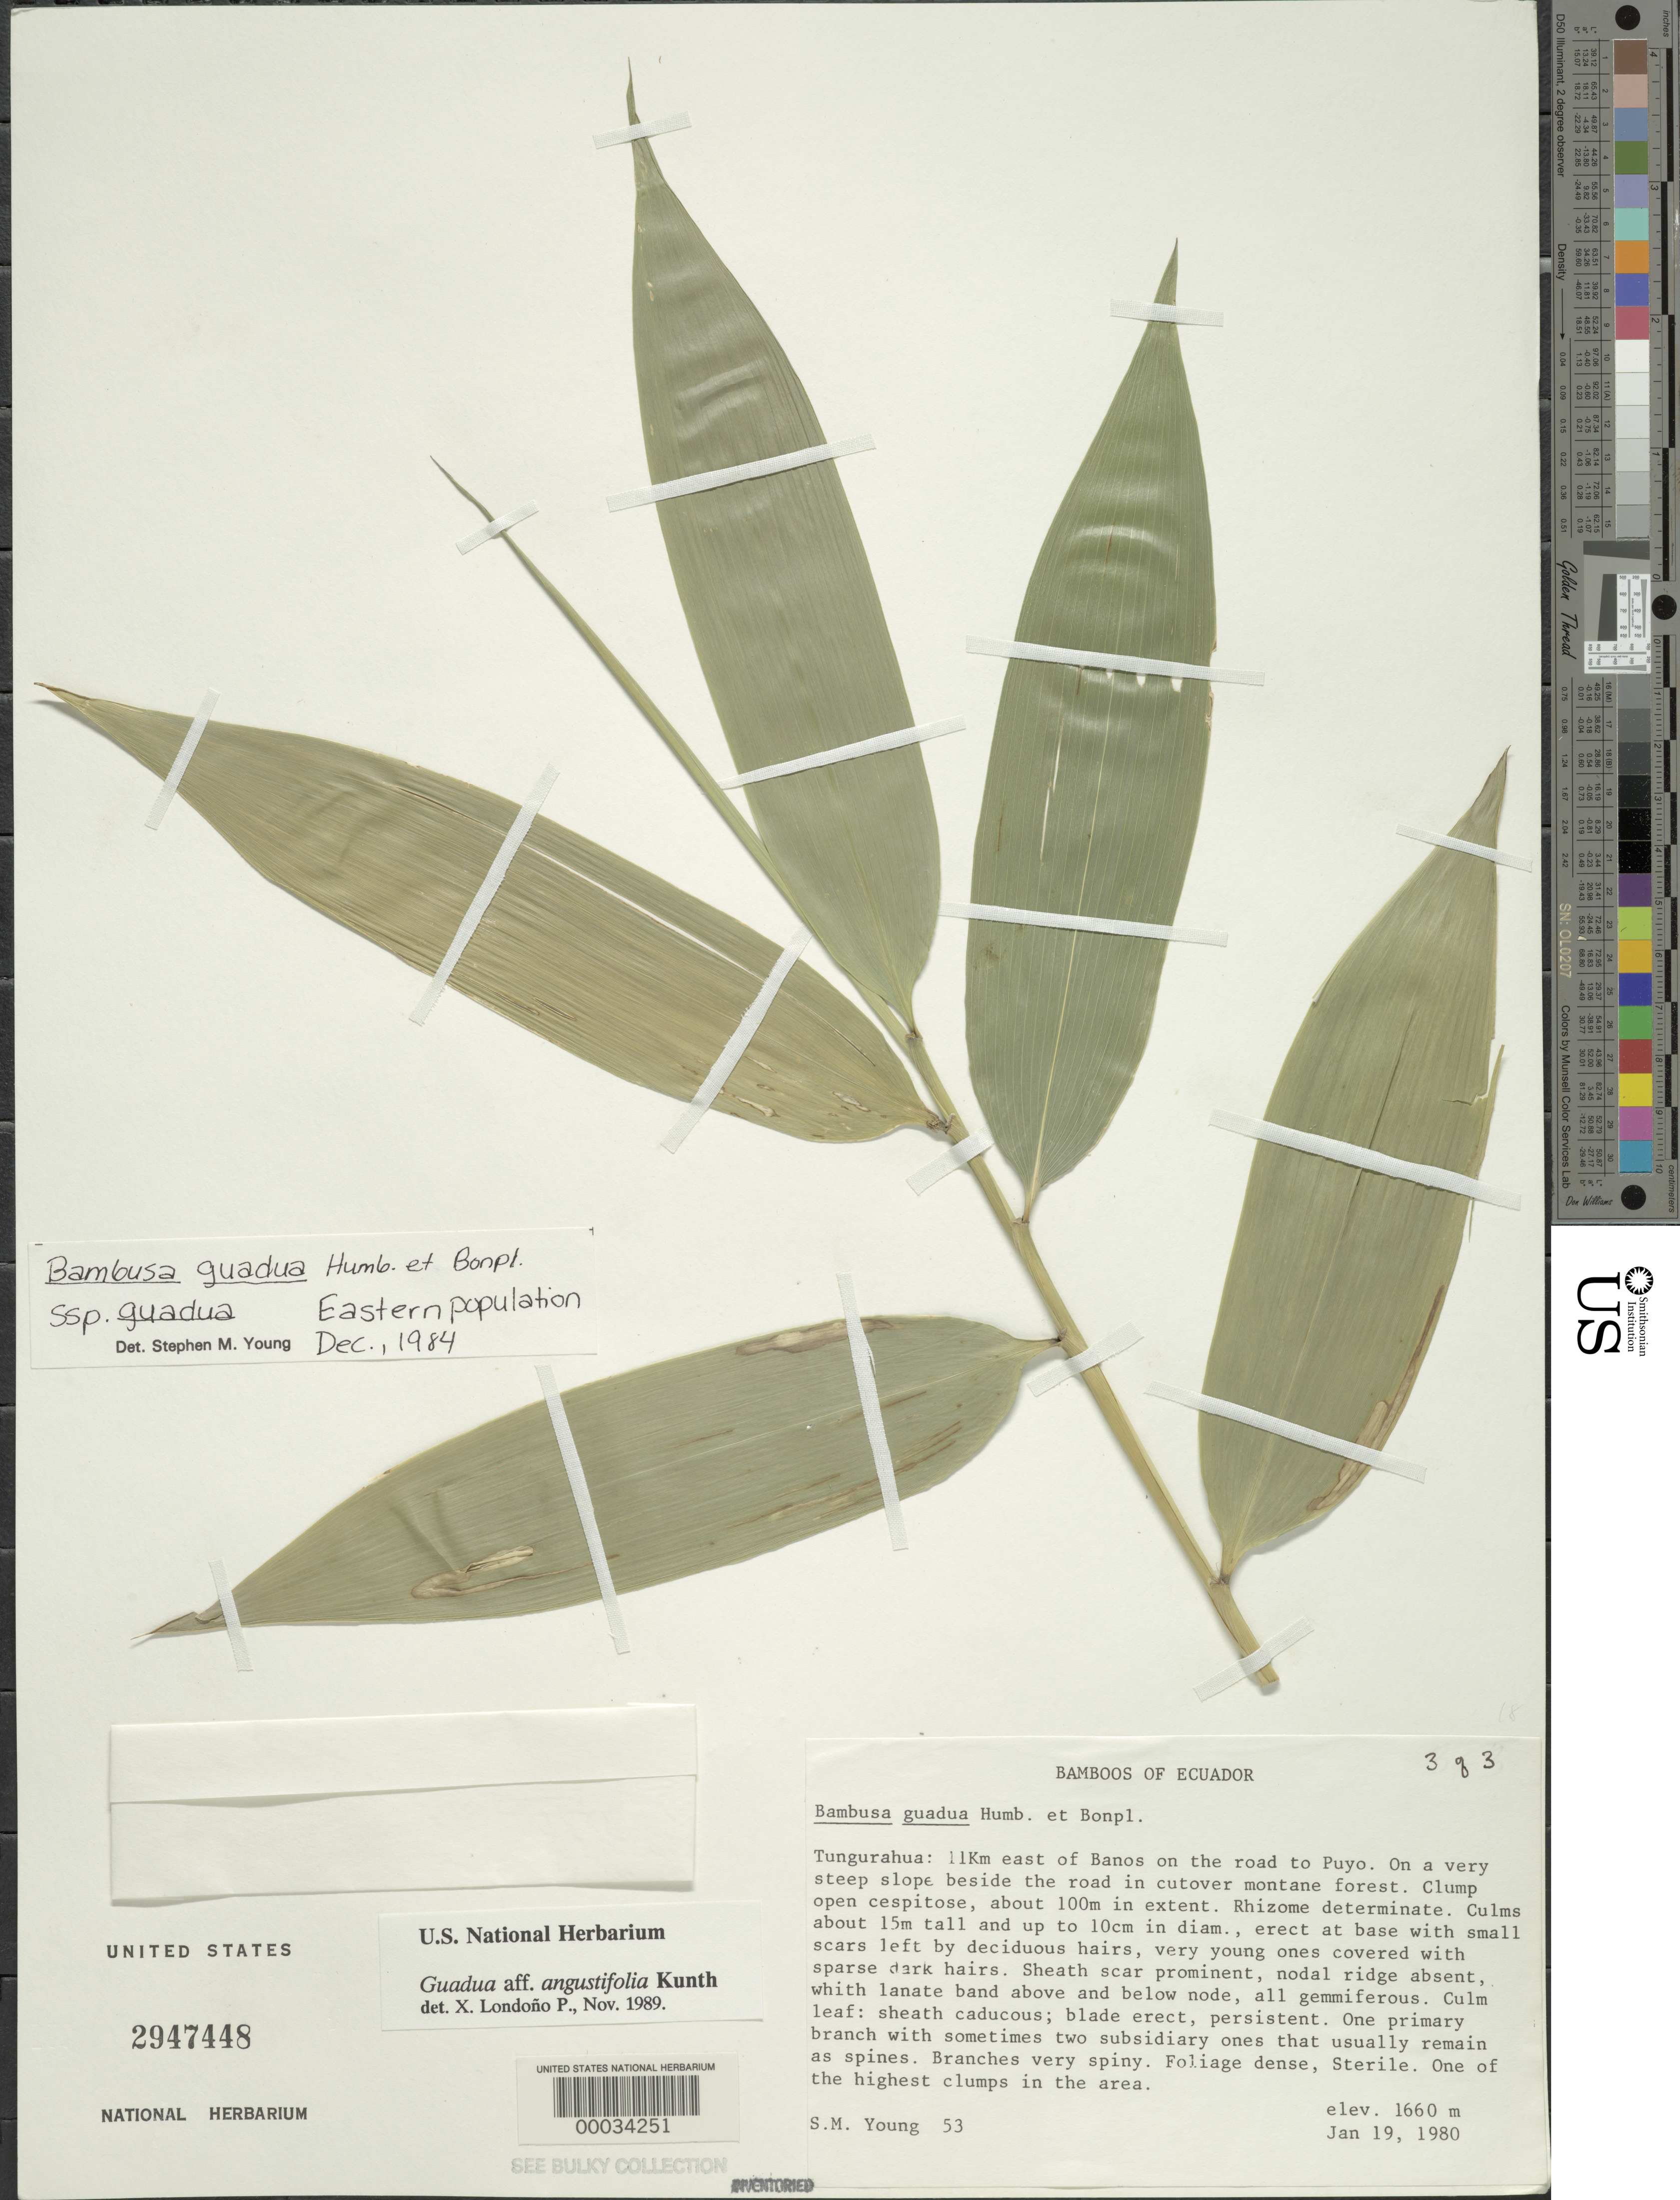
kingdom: Plantae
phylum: Tracheophyta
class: Liliopsida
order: Poales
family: Poaceae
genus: Guadua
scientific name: Guadua angustifolia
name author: Kunth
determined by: Londoño, X., (TULV), Jardin Botanico "Juan Maria Cespedes"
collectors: S. Young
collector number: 53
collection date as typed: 19 Jan 1980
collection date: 1980-01-19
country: Ecuador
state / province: Tungurahua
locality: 11 km E of banos on ther road to Puyo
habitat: Very steep slope beside the road in cutover montane forest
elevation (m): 1660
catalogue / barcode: US 2947448